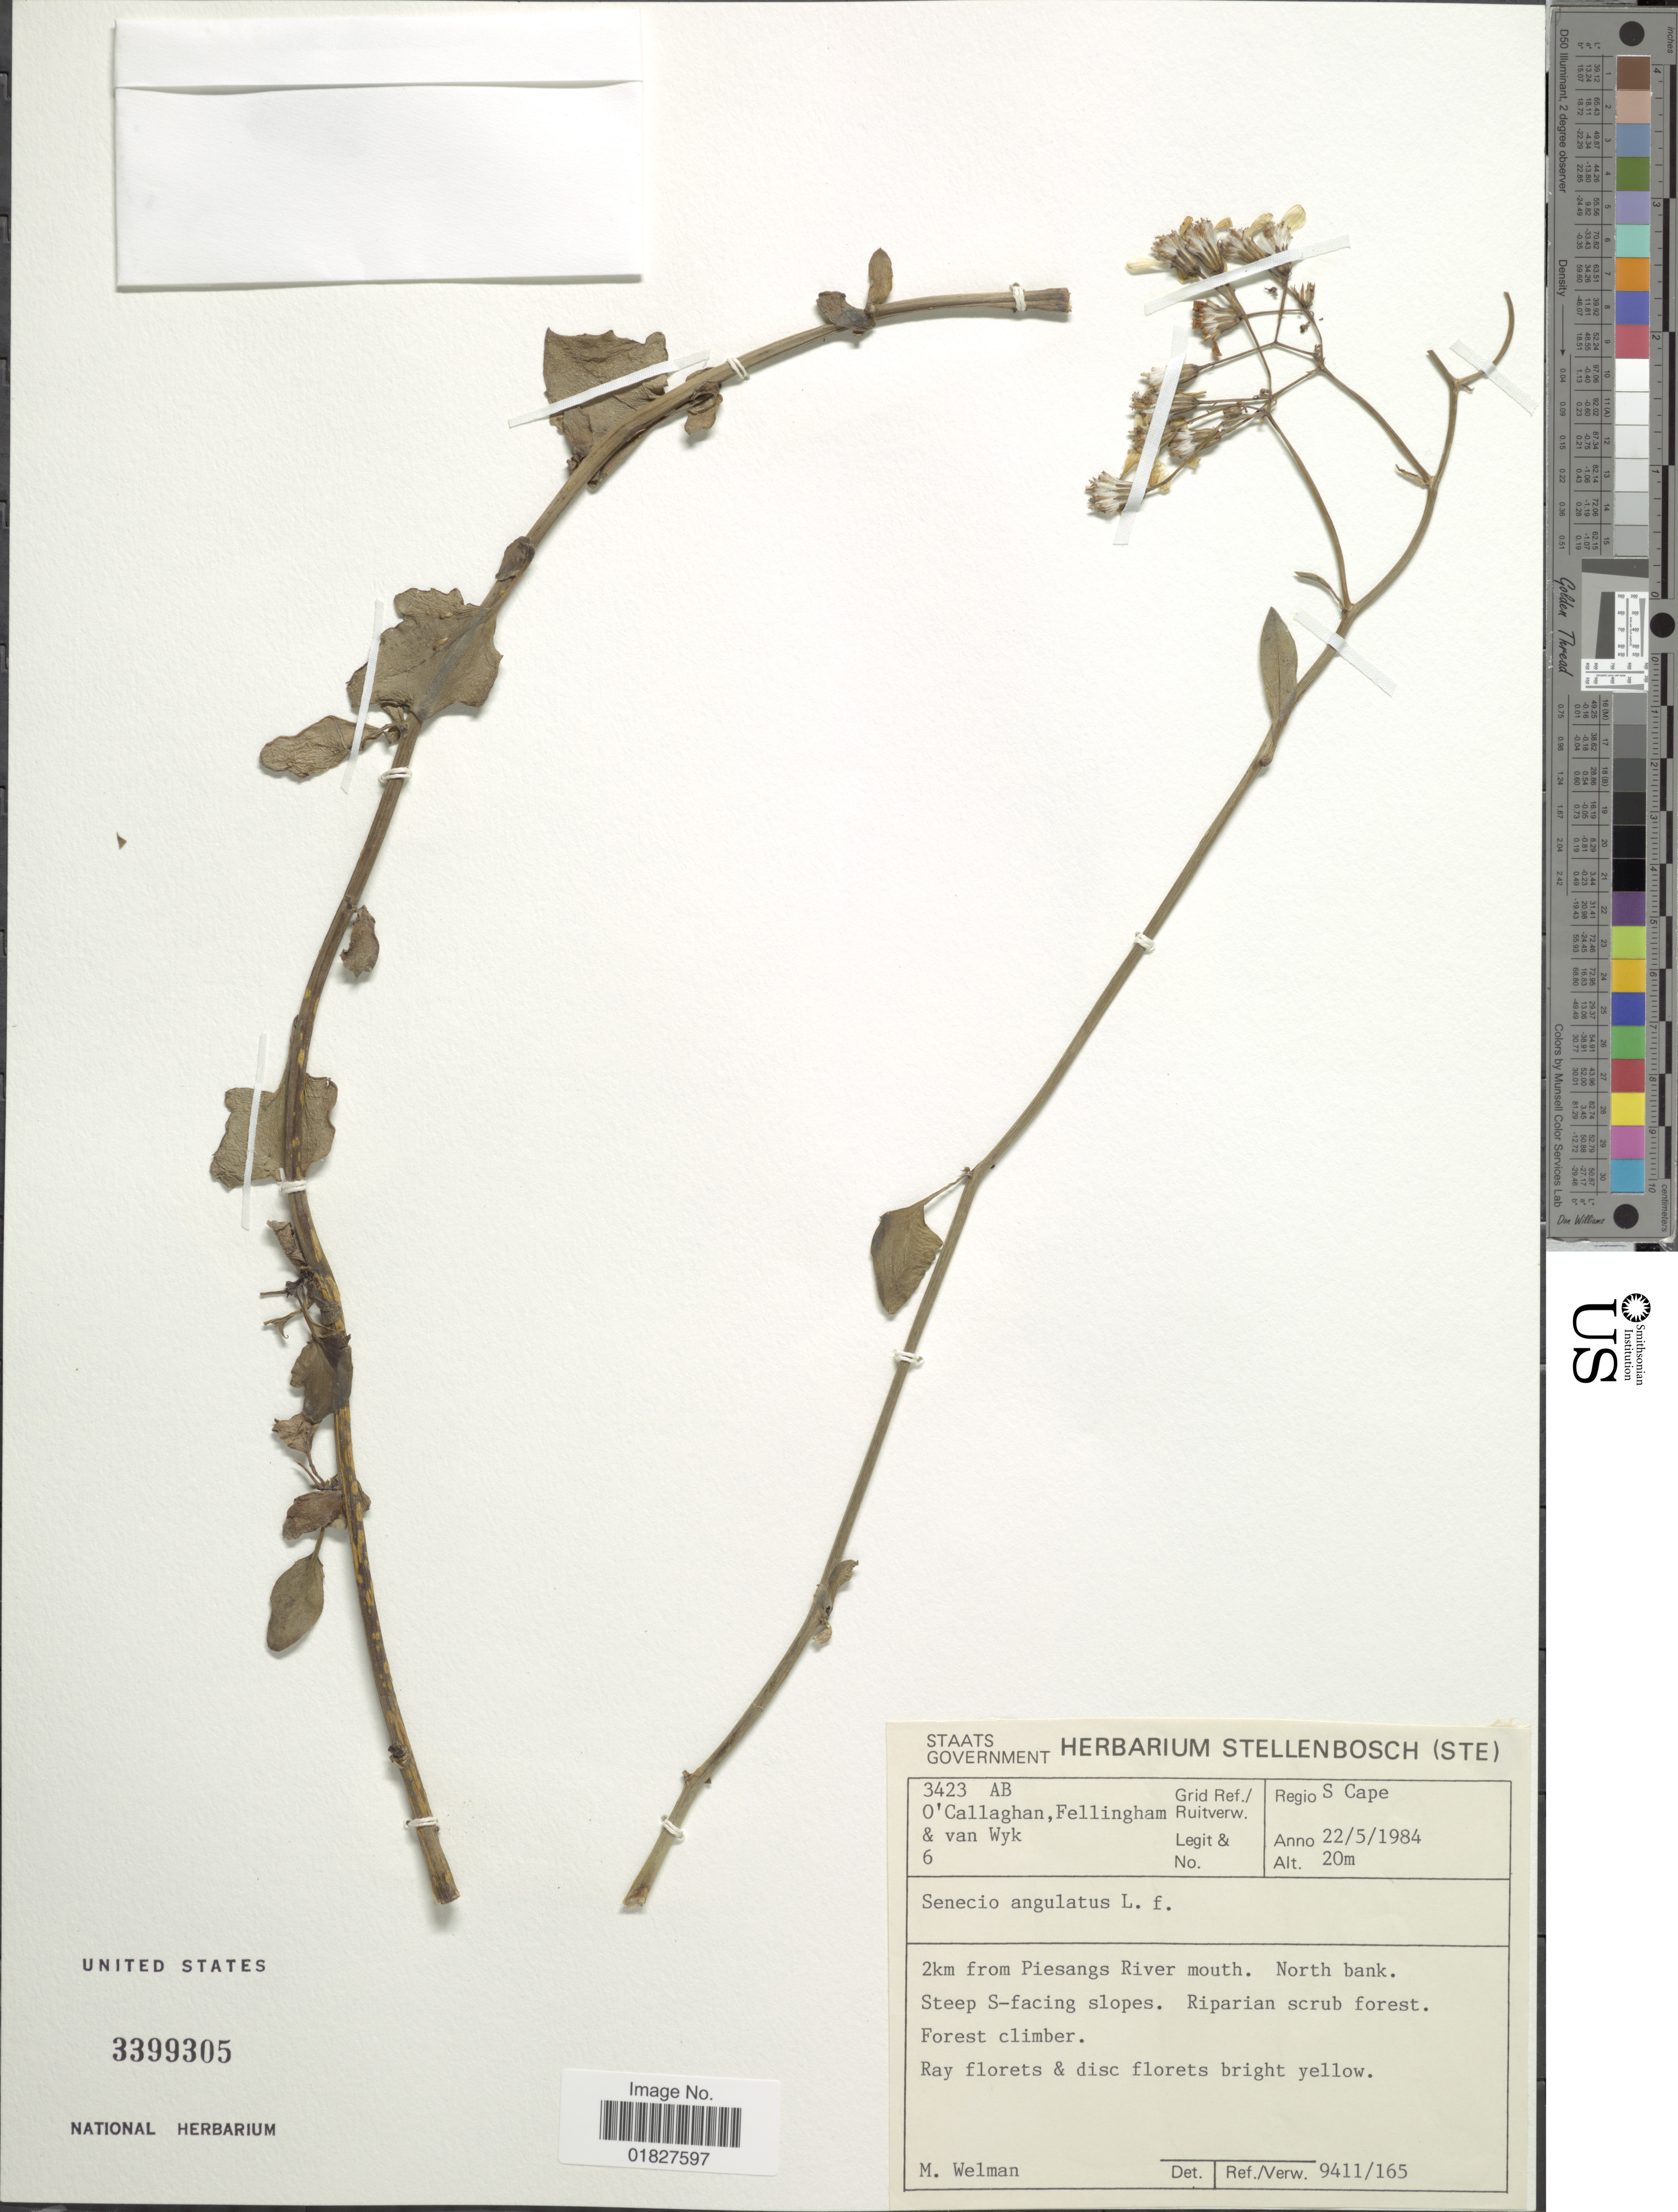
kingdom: Plantae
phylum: Tracheophyta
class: Magnoliopsida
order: Asterales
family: Asteraceae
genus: Solanecio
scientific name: Solanecio angulatus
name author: (Vahl) C. Jeffrey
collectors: O'Callaghan, A. Fellingham & -. Van Wyk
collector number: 6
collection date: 1984-05-22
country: South Africa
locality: S Cape, 2 km from Piesangs River mouth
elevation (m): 20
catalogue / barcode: US 3399305